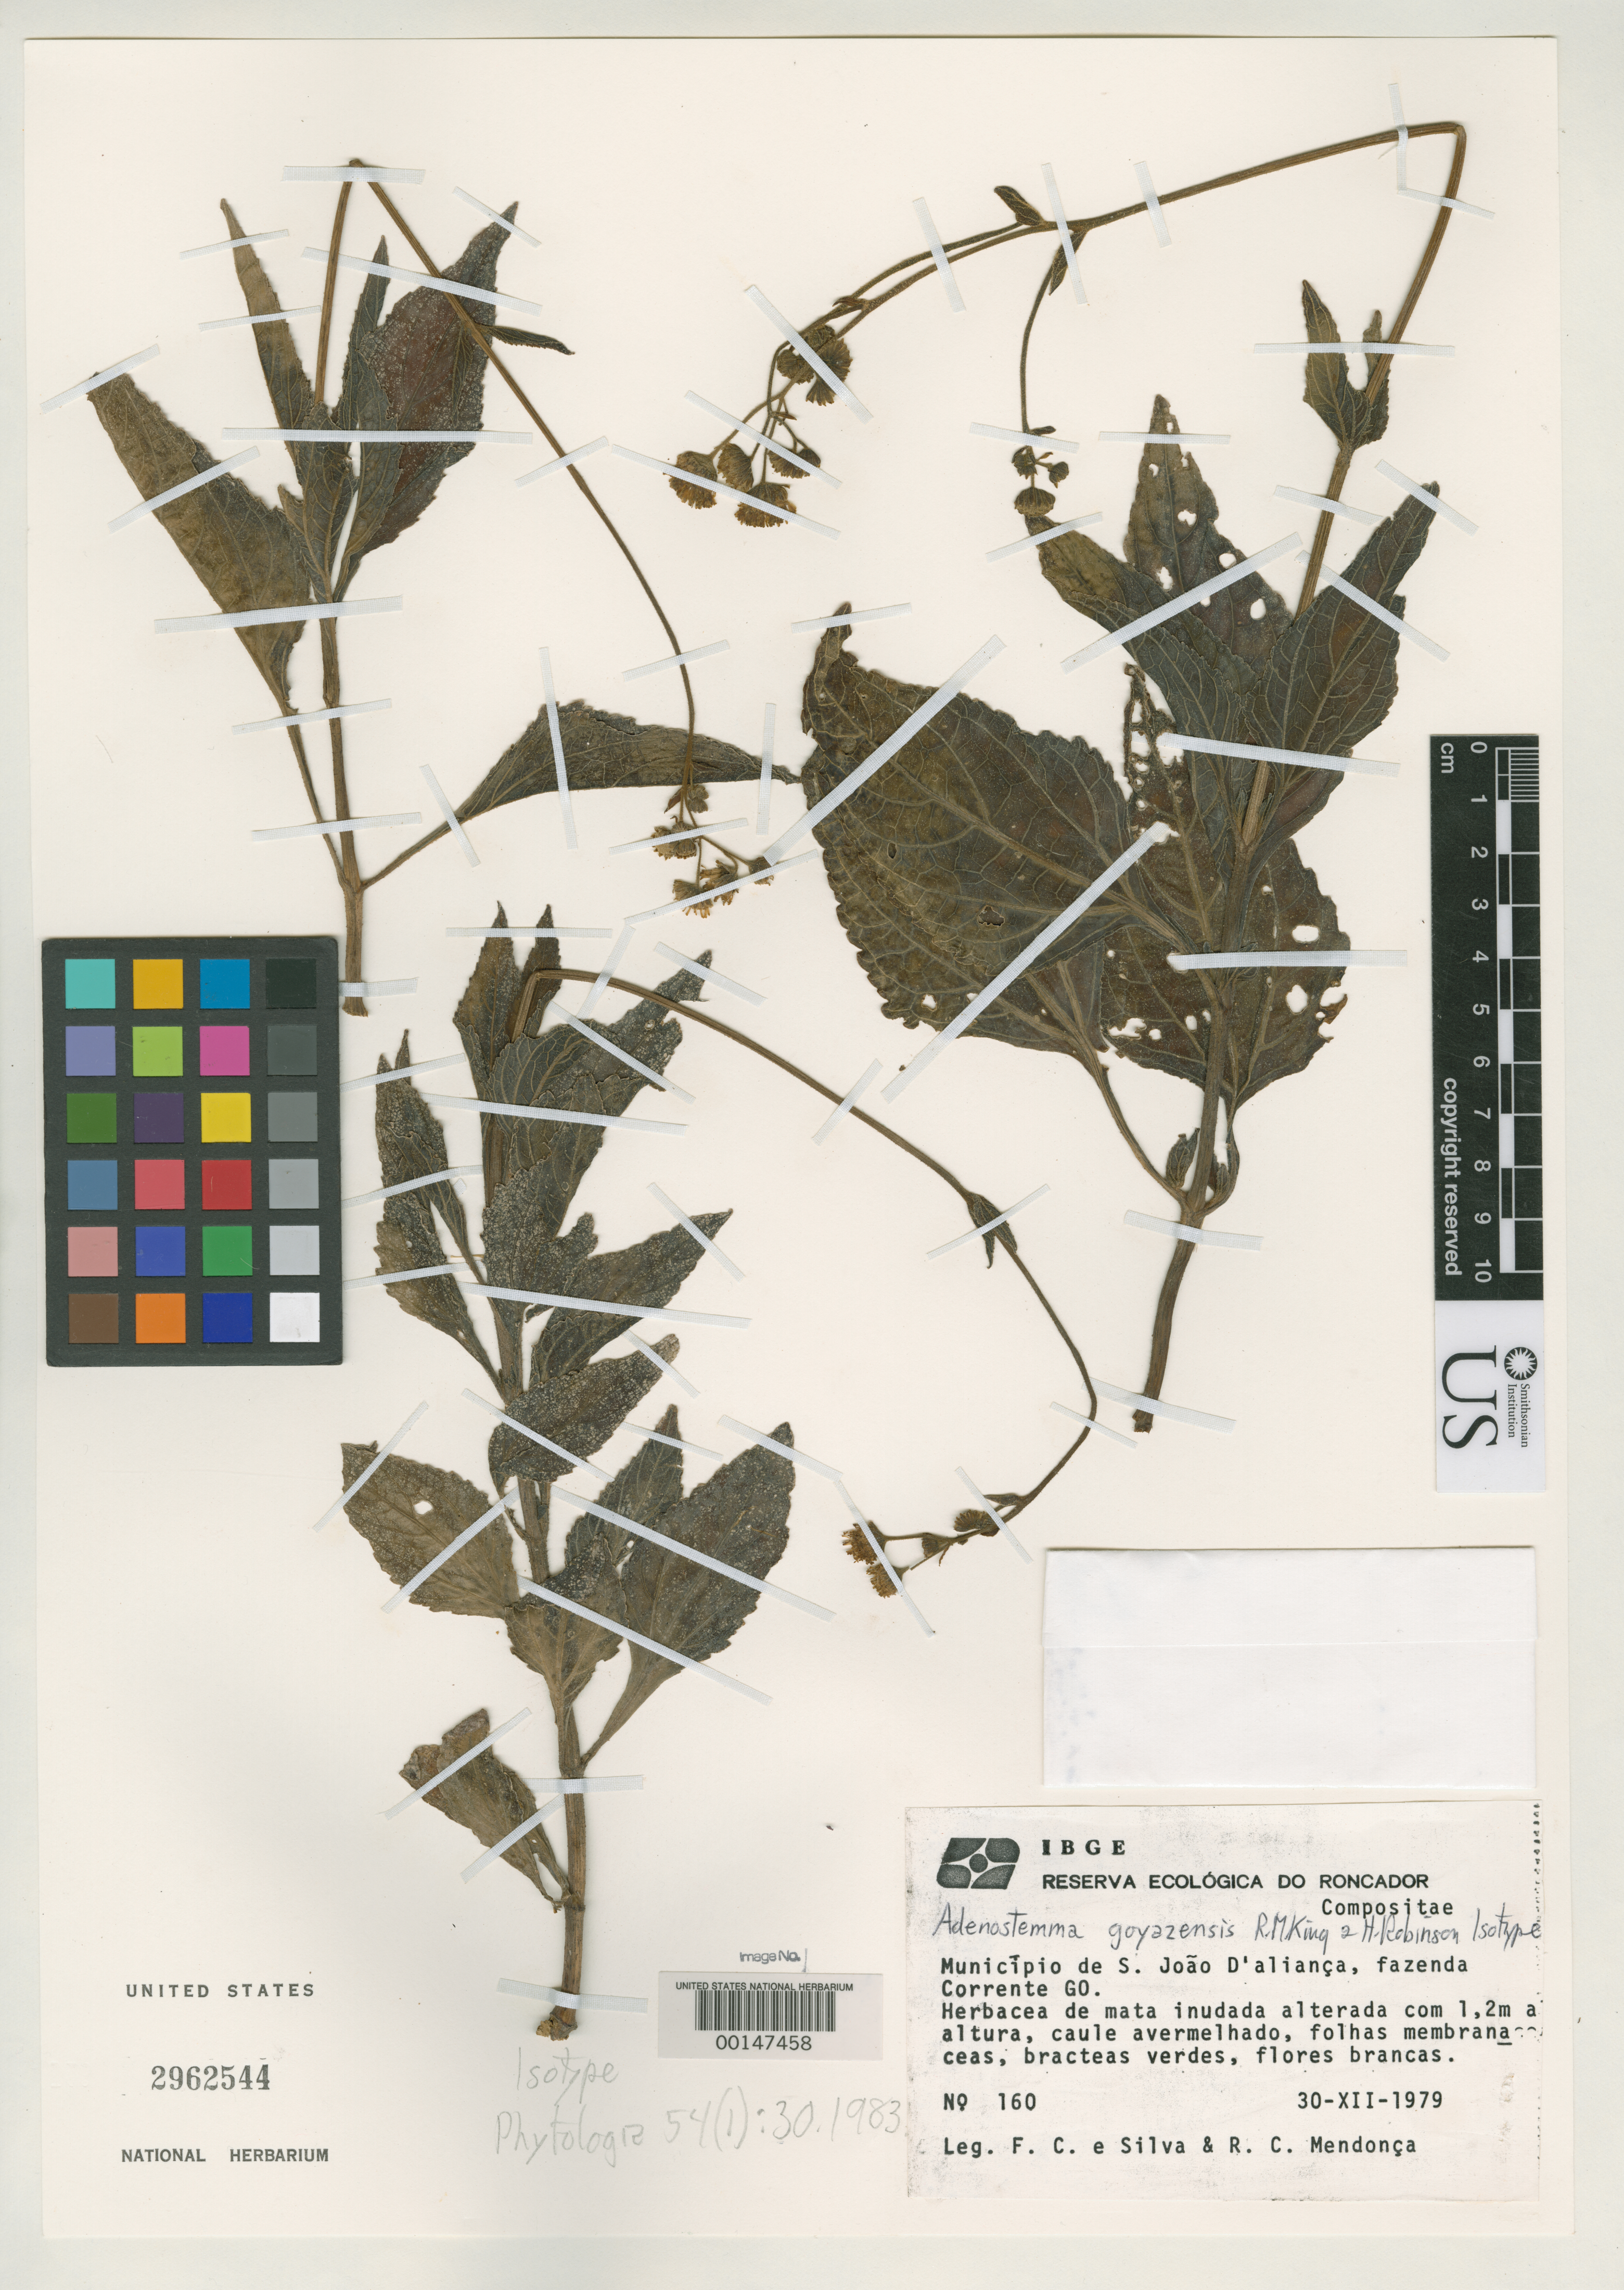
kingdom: Plantae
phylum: Tracheophyta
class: Magnoliopsida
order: Asterales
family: Asteraceae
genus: Adenostemma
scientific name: Adenostemma goyazense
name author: R.M. King & H. Rob.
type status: Isotype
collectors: F. Chagas e Silva & R. C. Mendonça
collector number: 160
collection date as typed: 30 Dec 1979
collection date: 1979-12-30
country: Brazil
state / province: Goiás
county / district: S. Goal D'Alianca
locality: Fazenda Corrente.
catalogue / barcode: US 2962544